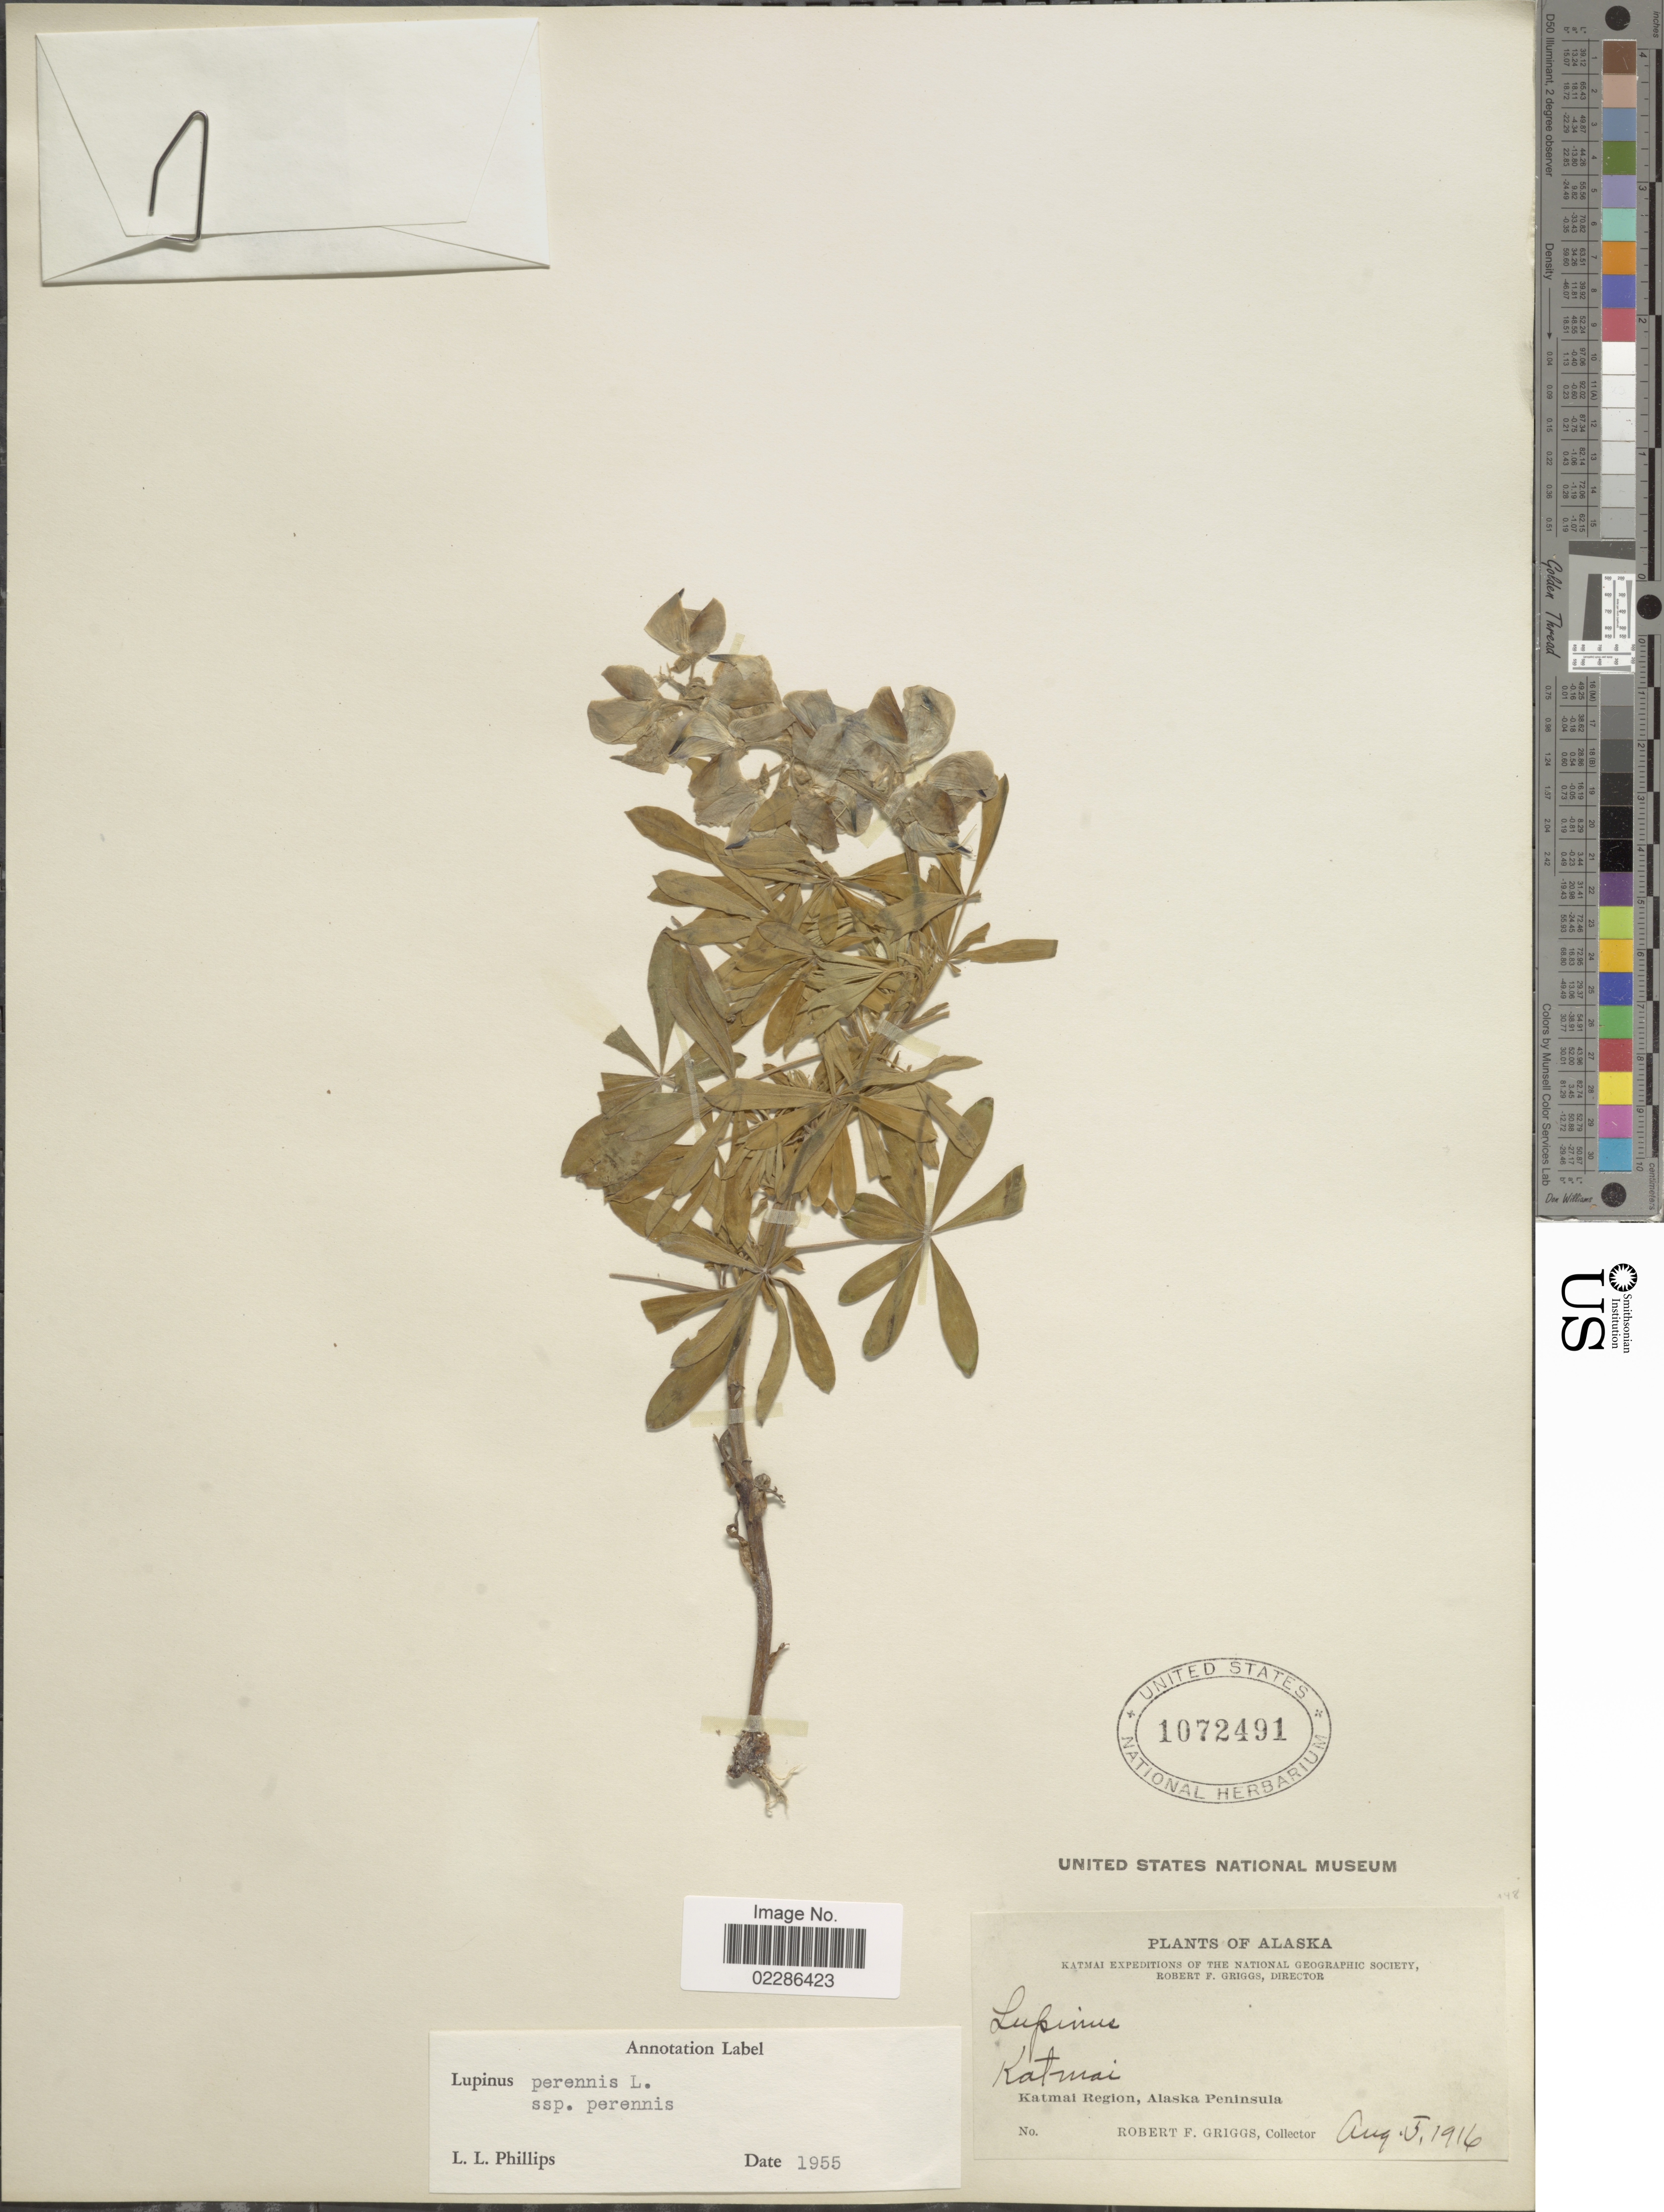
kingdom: Plantae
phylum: Tracheophyta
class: Magnoliopsida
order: Fabales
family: Fabaceae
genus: Lupinus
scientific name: Lupinus nootkatensis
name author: Donn ex Sims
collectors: R. F. Griggs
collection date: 1916-08-05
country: United States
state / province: Alaska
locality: Katmai, Katmai Region, Alaska Peninsula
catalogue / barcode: US 1072491